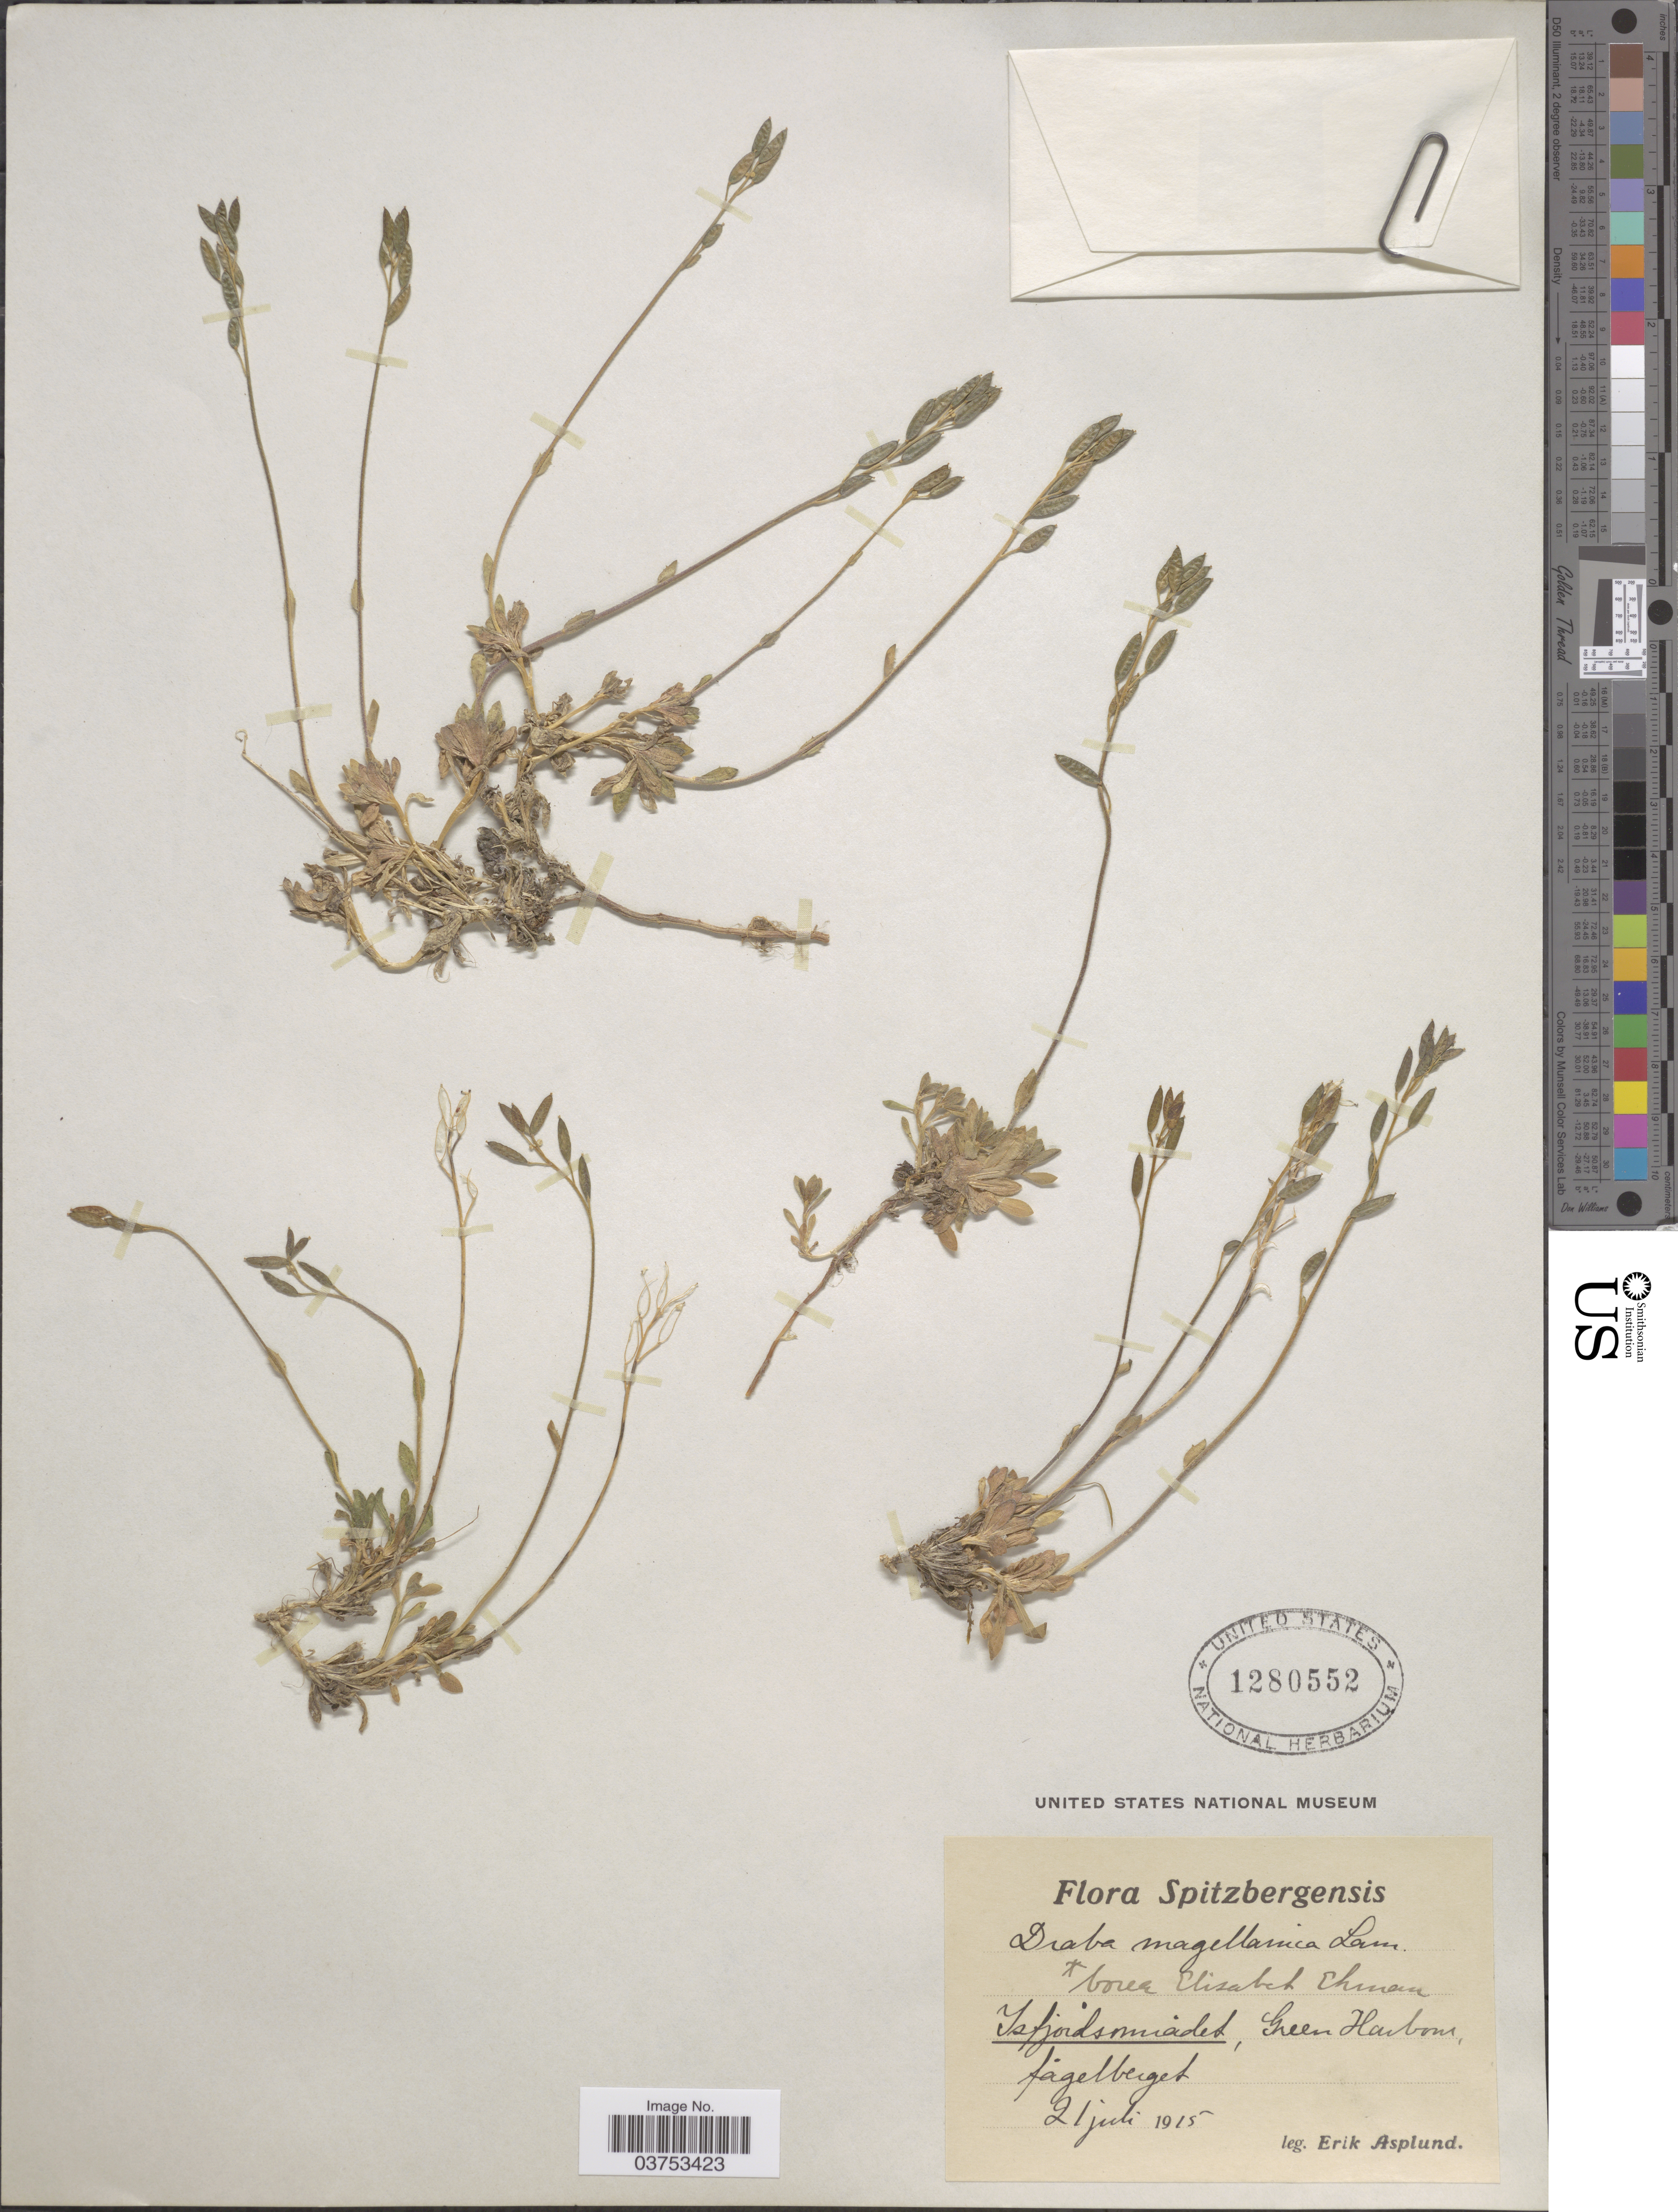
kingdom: Plantae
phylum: Tracheophyta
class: Magnoliopsida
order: Brassicales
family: Brassicaceae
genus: Draba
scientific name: Draba magellanica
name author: (A. Gray) Lam.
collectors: E. Asplund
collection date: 1915-07-21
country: Norway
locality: Spitzbergensis. Isfjordsomiadet, Green Harbour, fagelberget.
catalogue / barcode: US 1280552